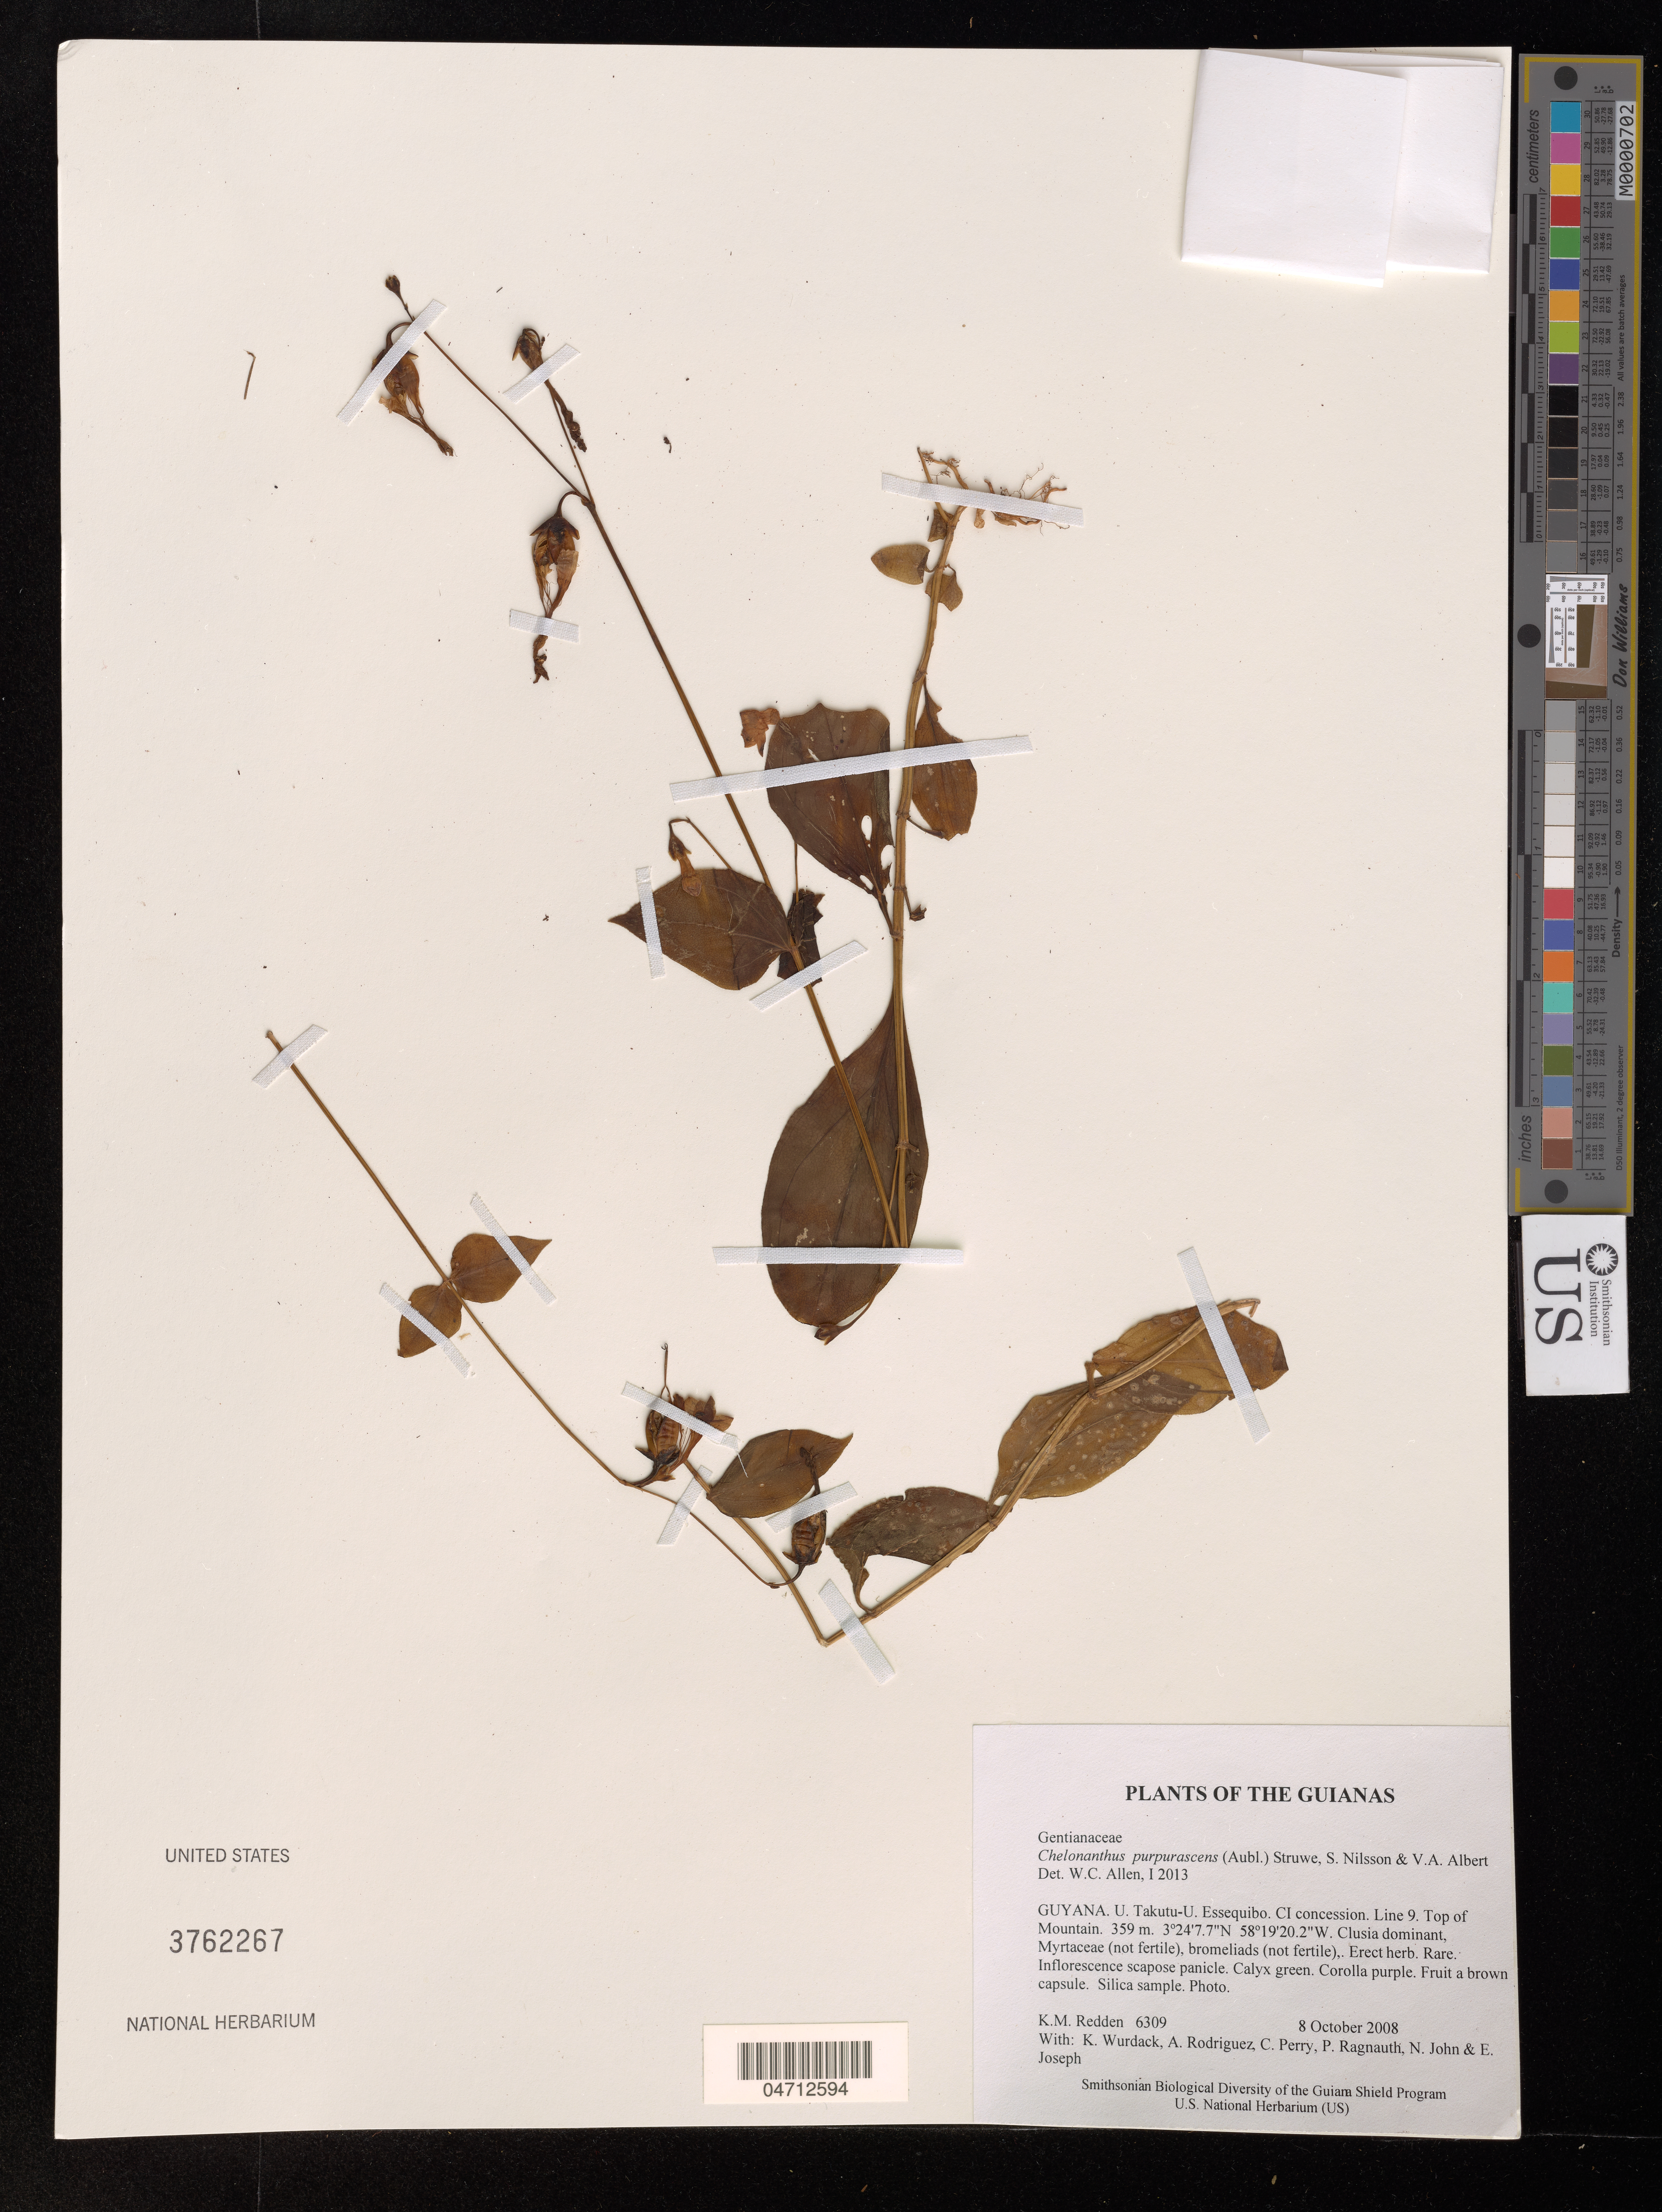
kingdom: Plantae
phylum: Tracheophyta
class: Magnoliopsida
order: Gentianales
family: Gentianaceae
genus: Chelonanthus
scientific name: Chelonanthus purpurascens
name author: (Aubl.) Struwe et al.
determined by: Allen, W. C.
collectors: K. M. Redden, K. Wurdack, A. Rodriguez, C. Perry, P. Ragnauth, N. John & E. Joseph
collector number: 6309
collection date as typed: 8 October 2008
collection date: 2008-10-08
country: Guyana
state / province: U. Takutu-U. Essequibo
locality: CI concession. Line 9. Top of Mountain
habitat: Clusia dominant, Myrtaceae (not fertile), bromeliads (not fertile)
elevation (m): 359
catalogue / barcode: US 3762267